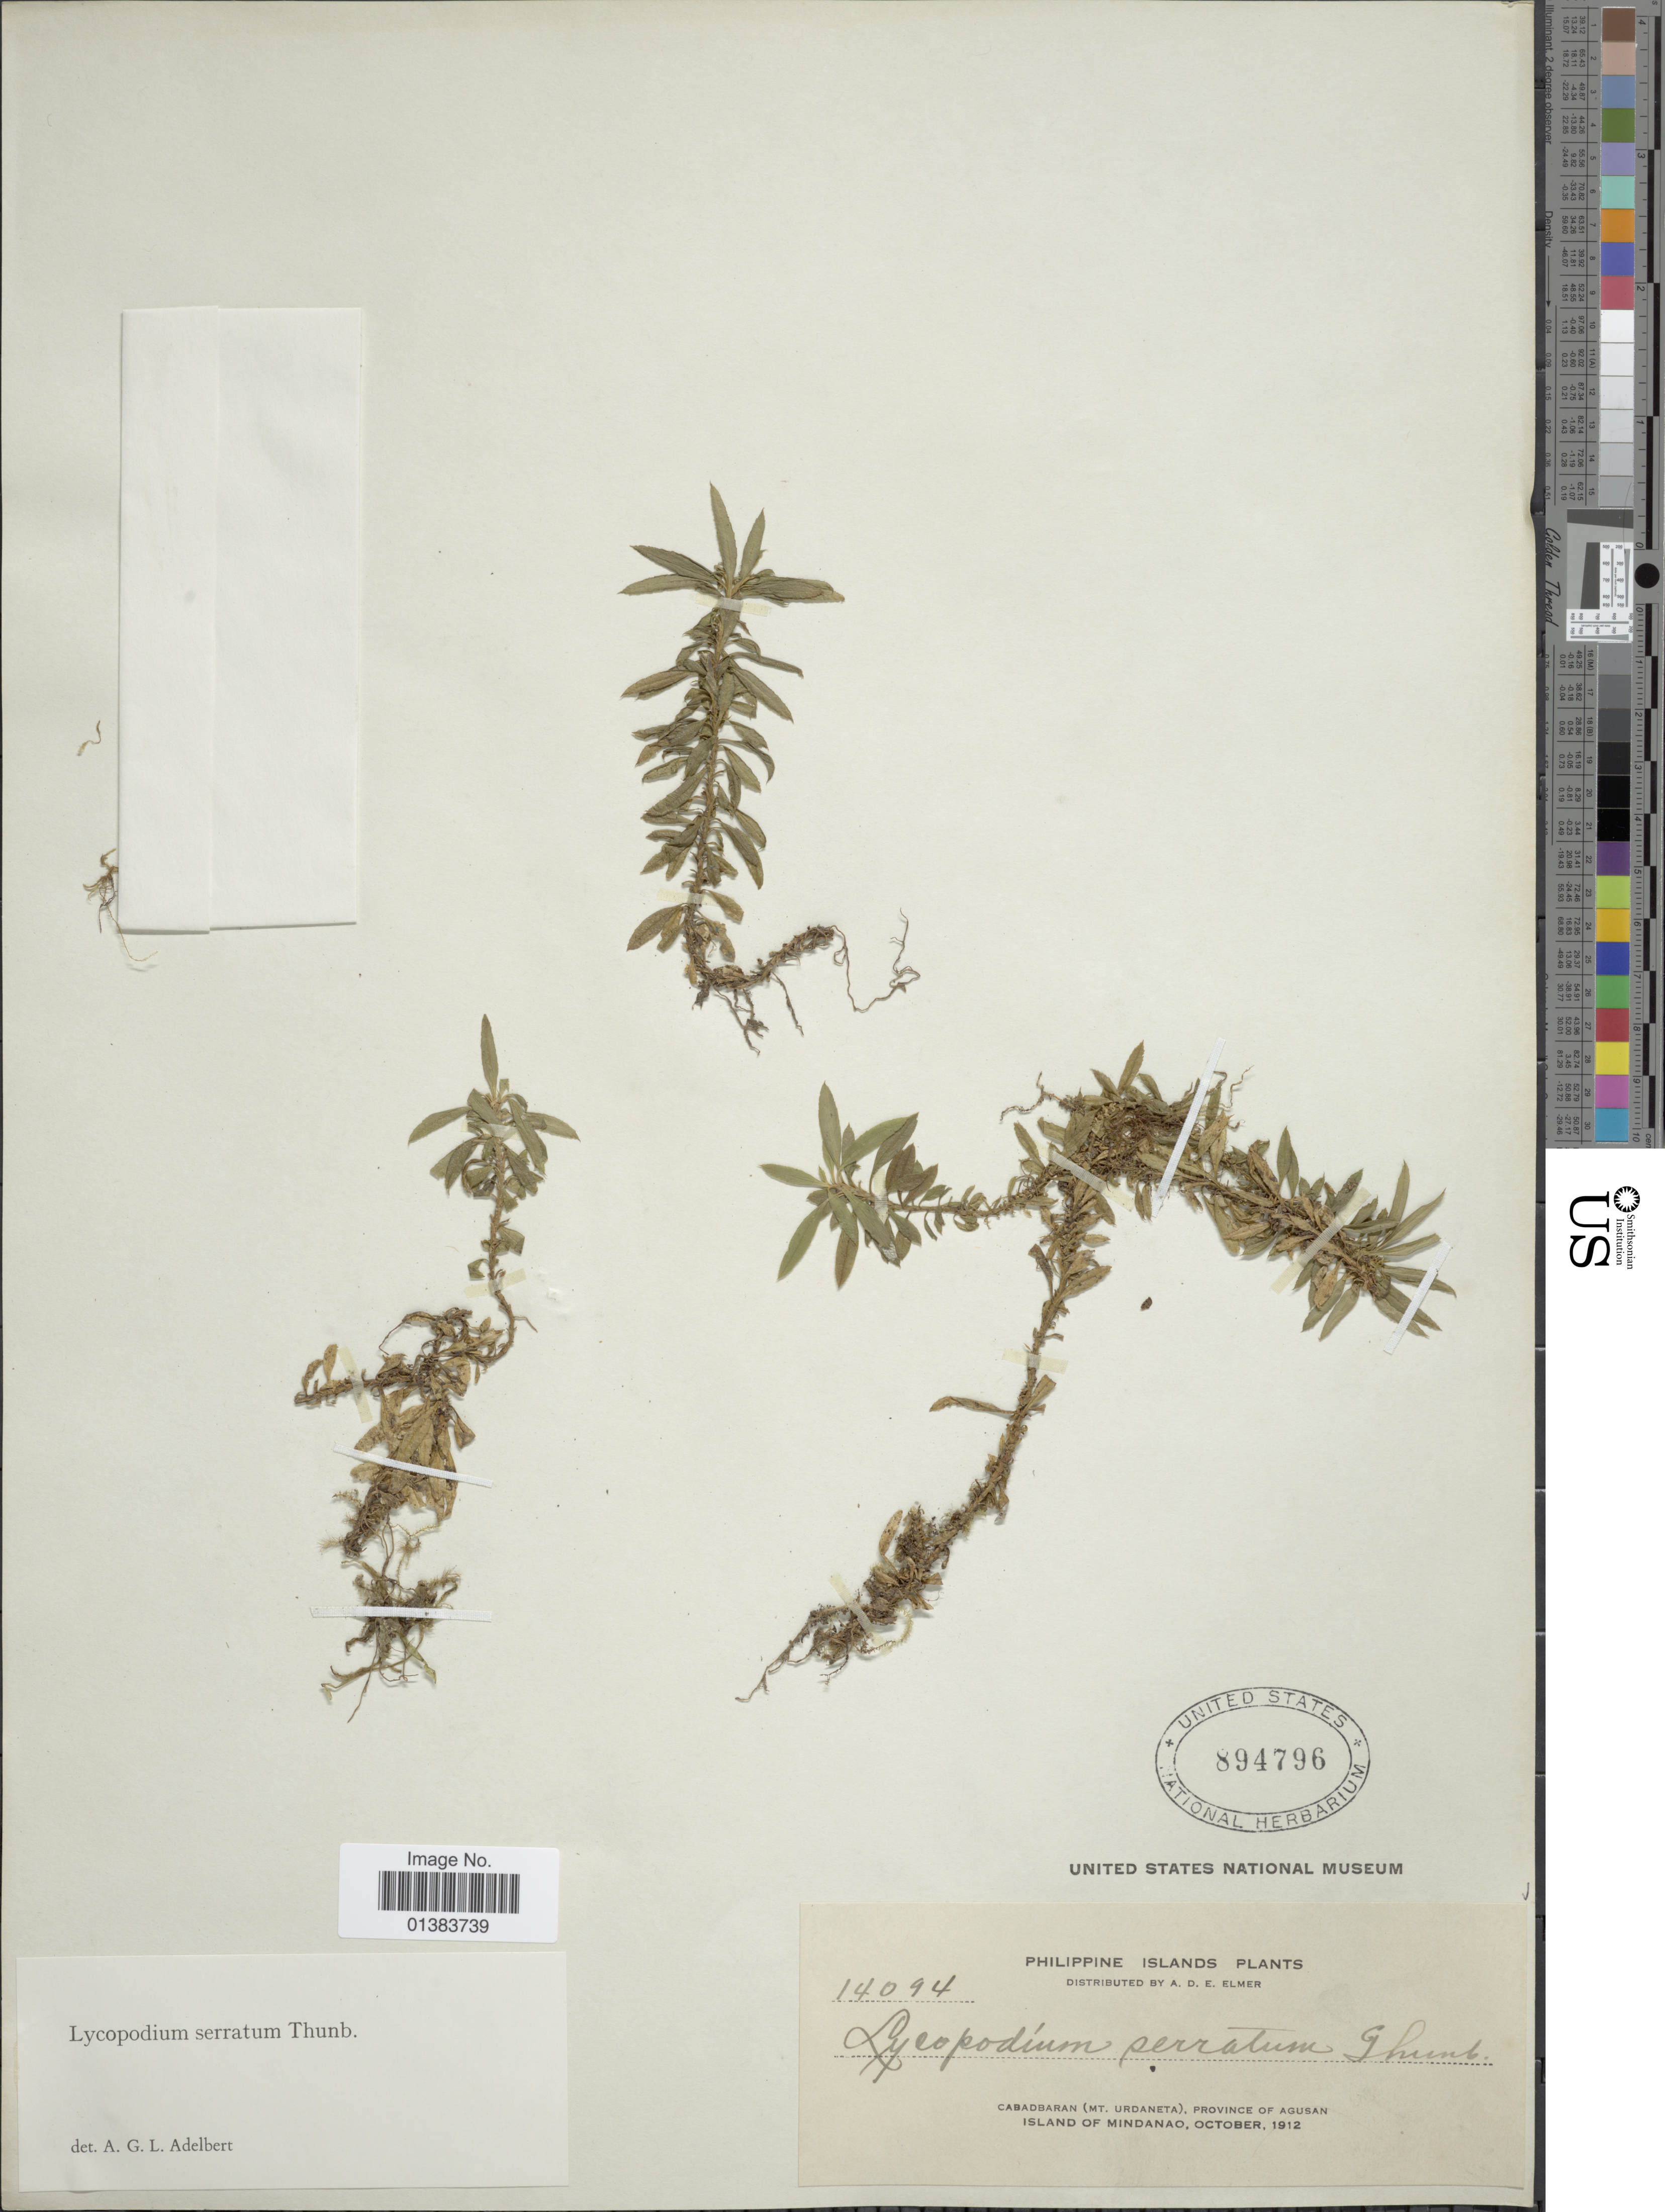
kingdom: Plantae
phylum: Tracheophyta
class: Lycopodiopsida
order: Lycopodiales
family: Lycopodiaceae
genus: Huperzia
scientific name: Huperzia serrata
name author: (Thunb.) Trevis.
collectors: A. D. E. Elmer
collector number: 14094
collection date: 1912-10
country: Philippines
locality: Philippine Islands Plants, Cabadbaran (Mt. Urdaneta), Province of Agusan, Island of Mindanao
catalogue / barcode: US 894796